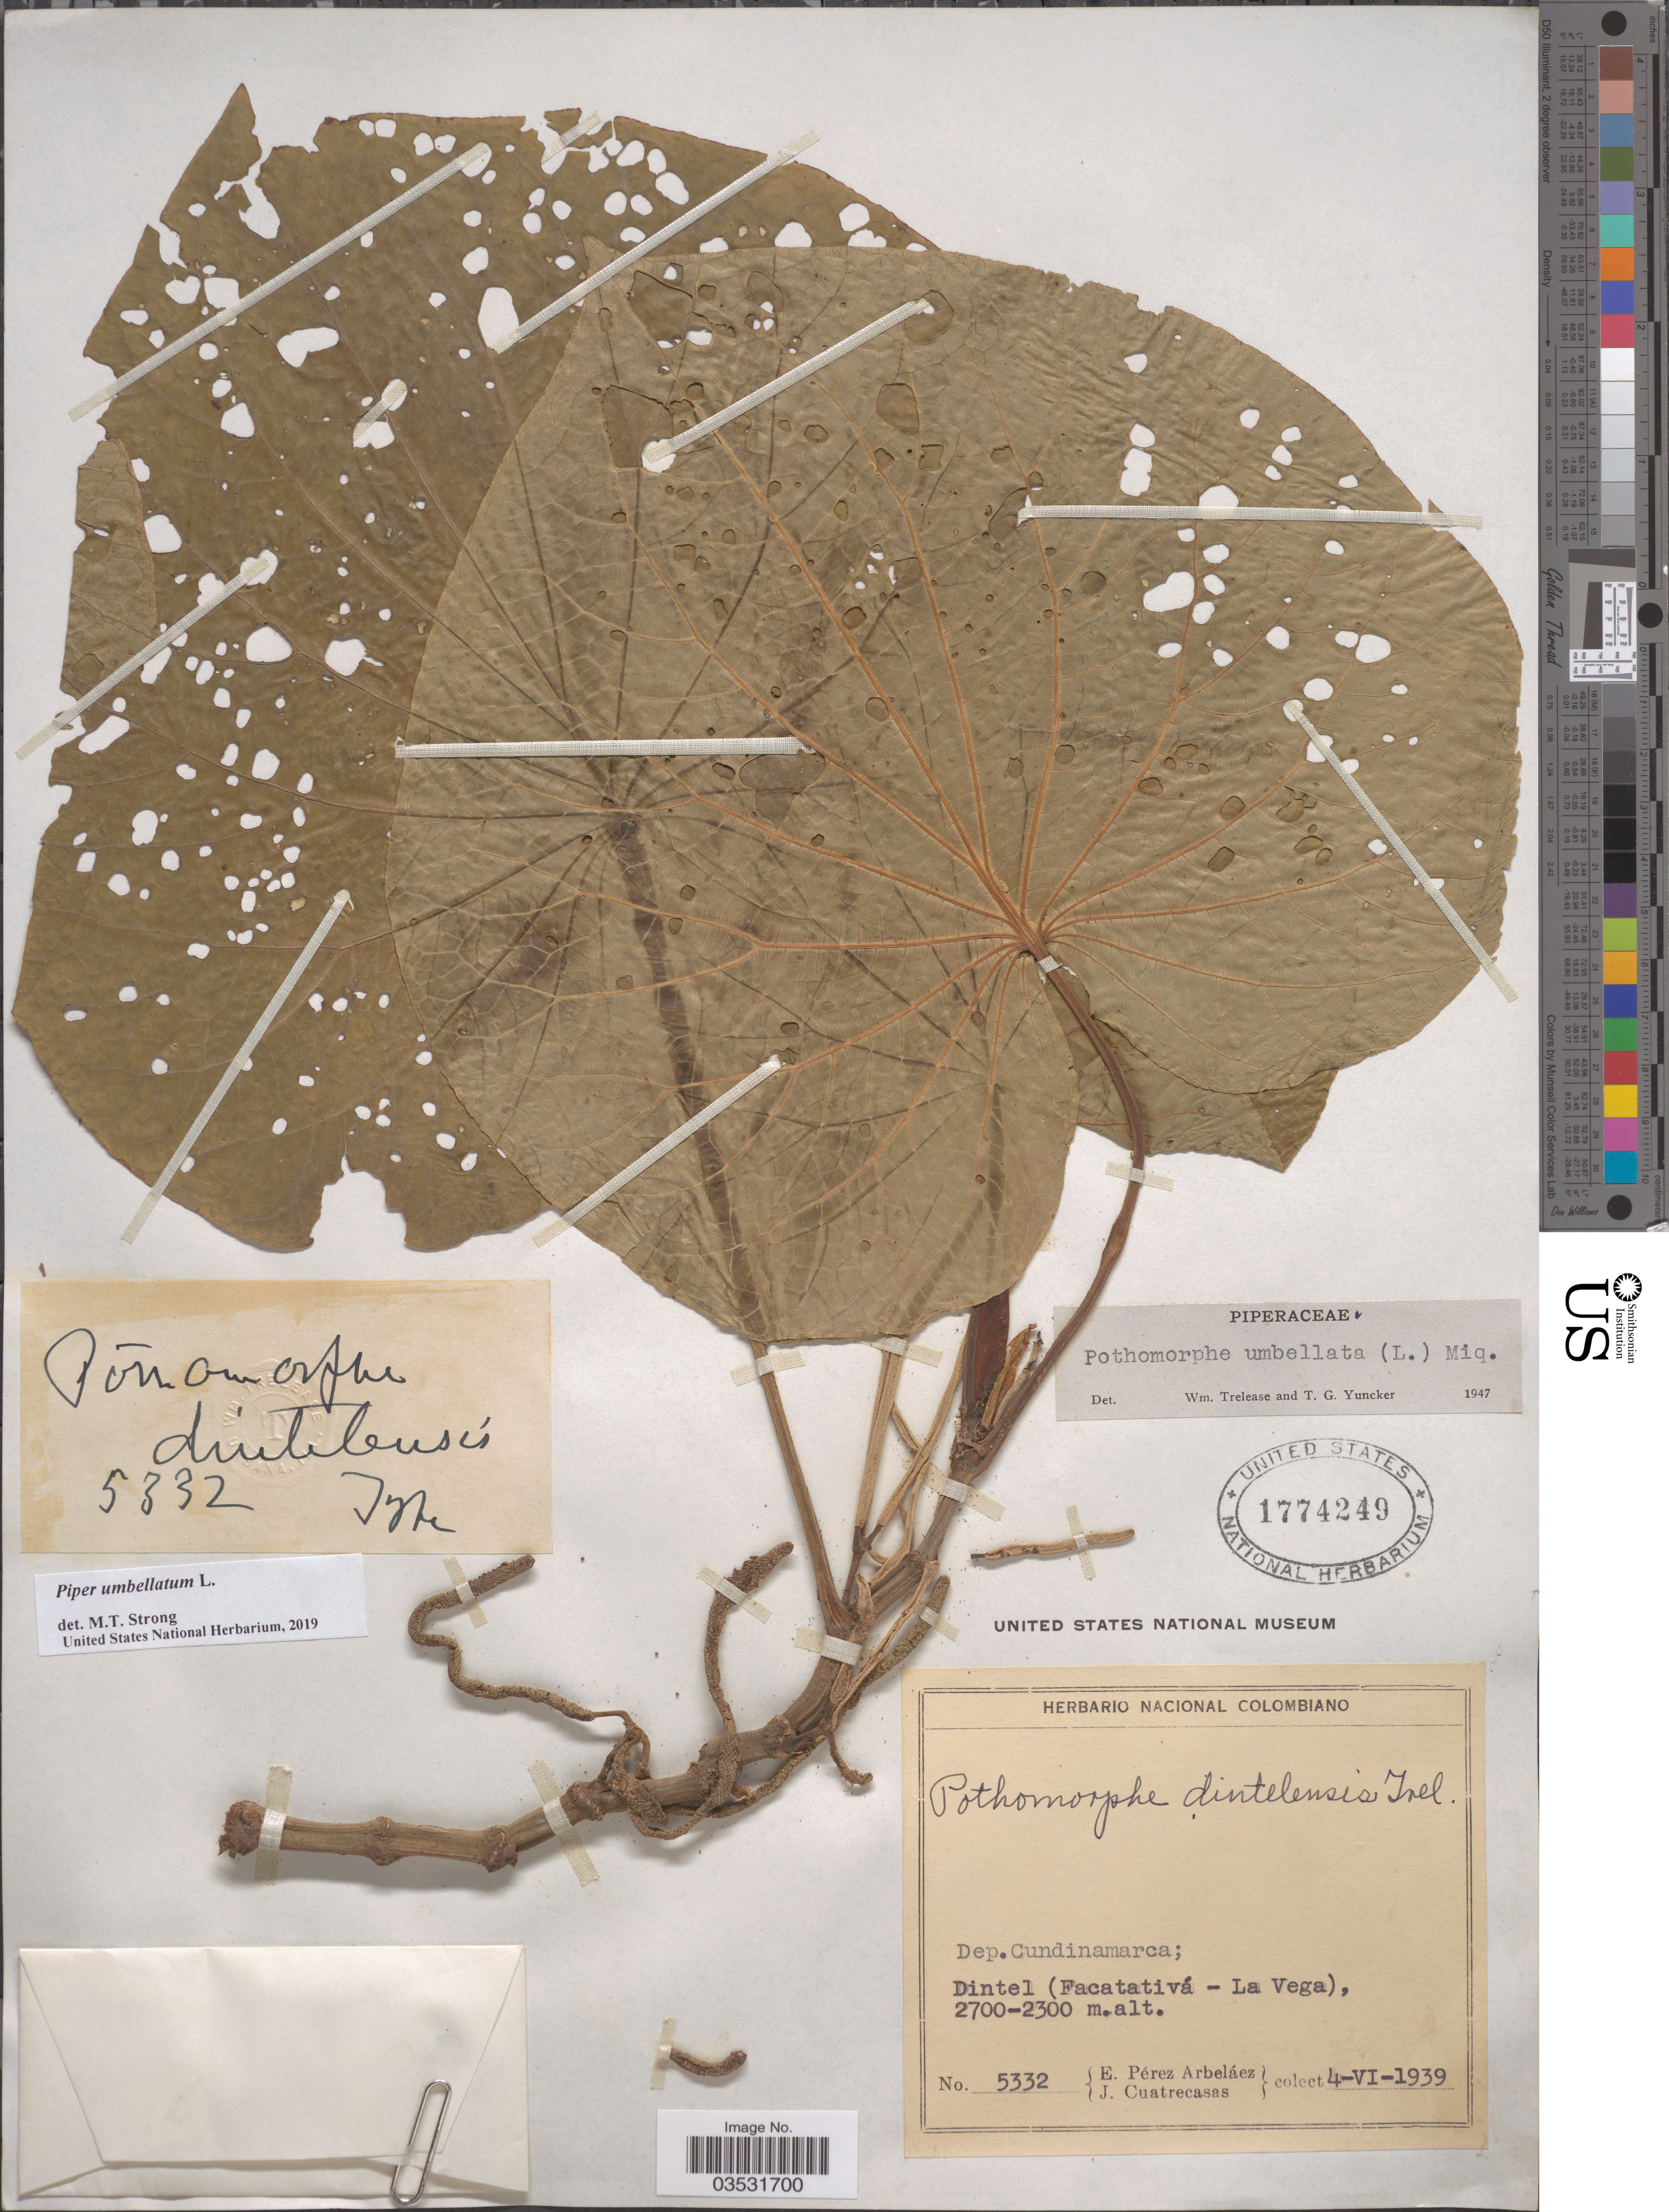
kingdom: Plantae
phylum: Tracheophyta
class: Magnoliopsida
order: Piperales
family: Piperaceae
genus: Piper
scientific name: Piper umbellatum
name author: L.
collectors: E. Pérez Arbeláez & J. Cuatrecasas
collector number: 5332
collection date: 1939-06-04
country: Colombia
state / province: Cundinamarca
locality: Dep. Cundinamarca; Dintel (Facatativá - La Vega).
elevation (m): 2300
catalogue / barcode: US 1774249